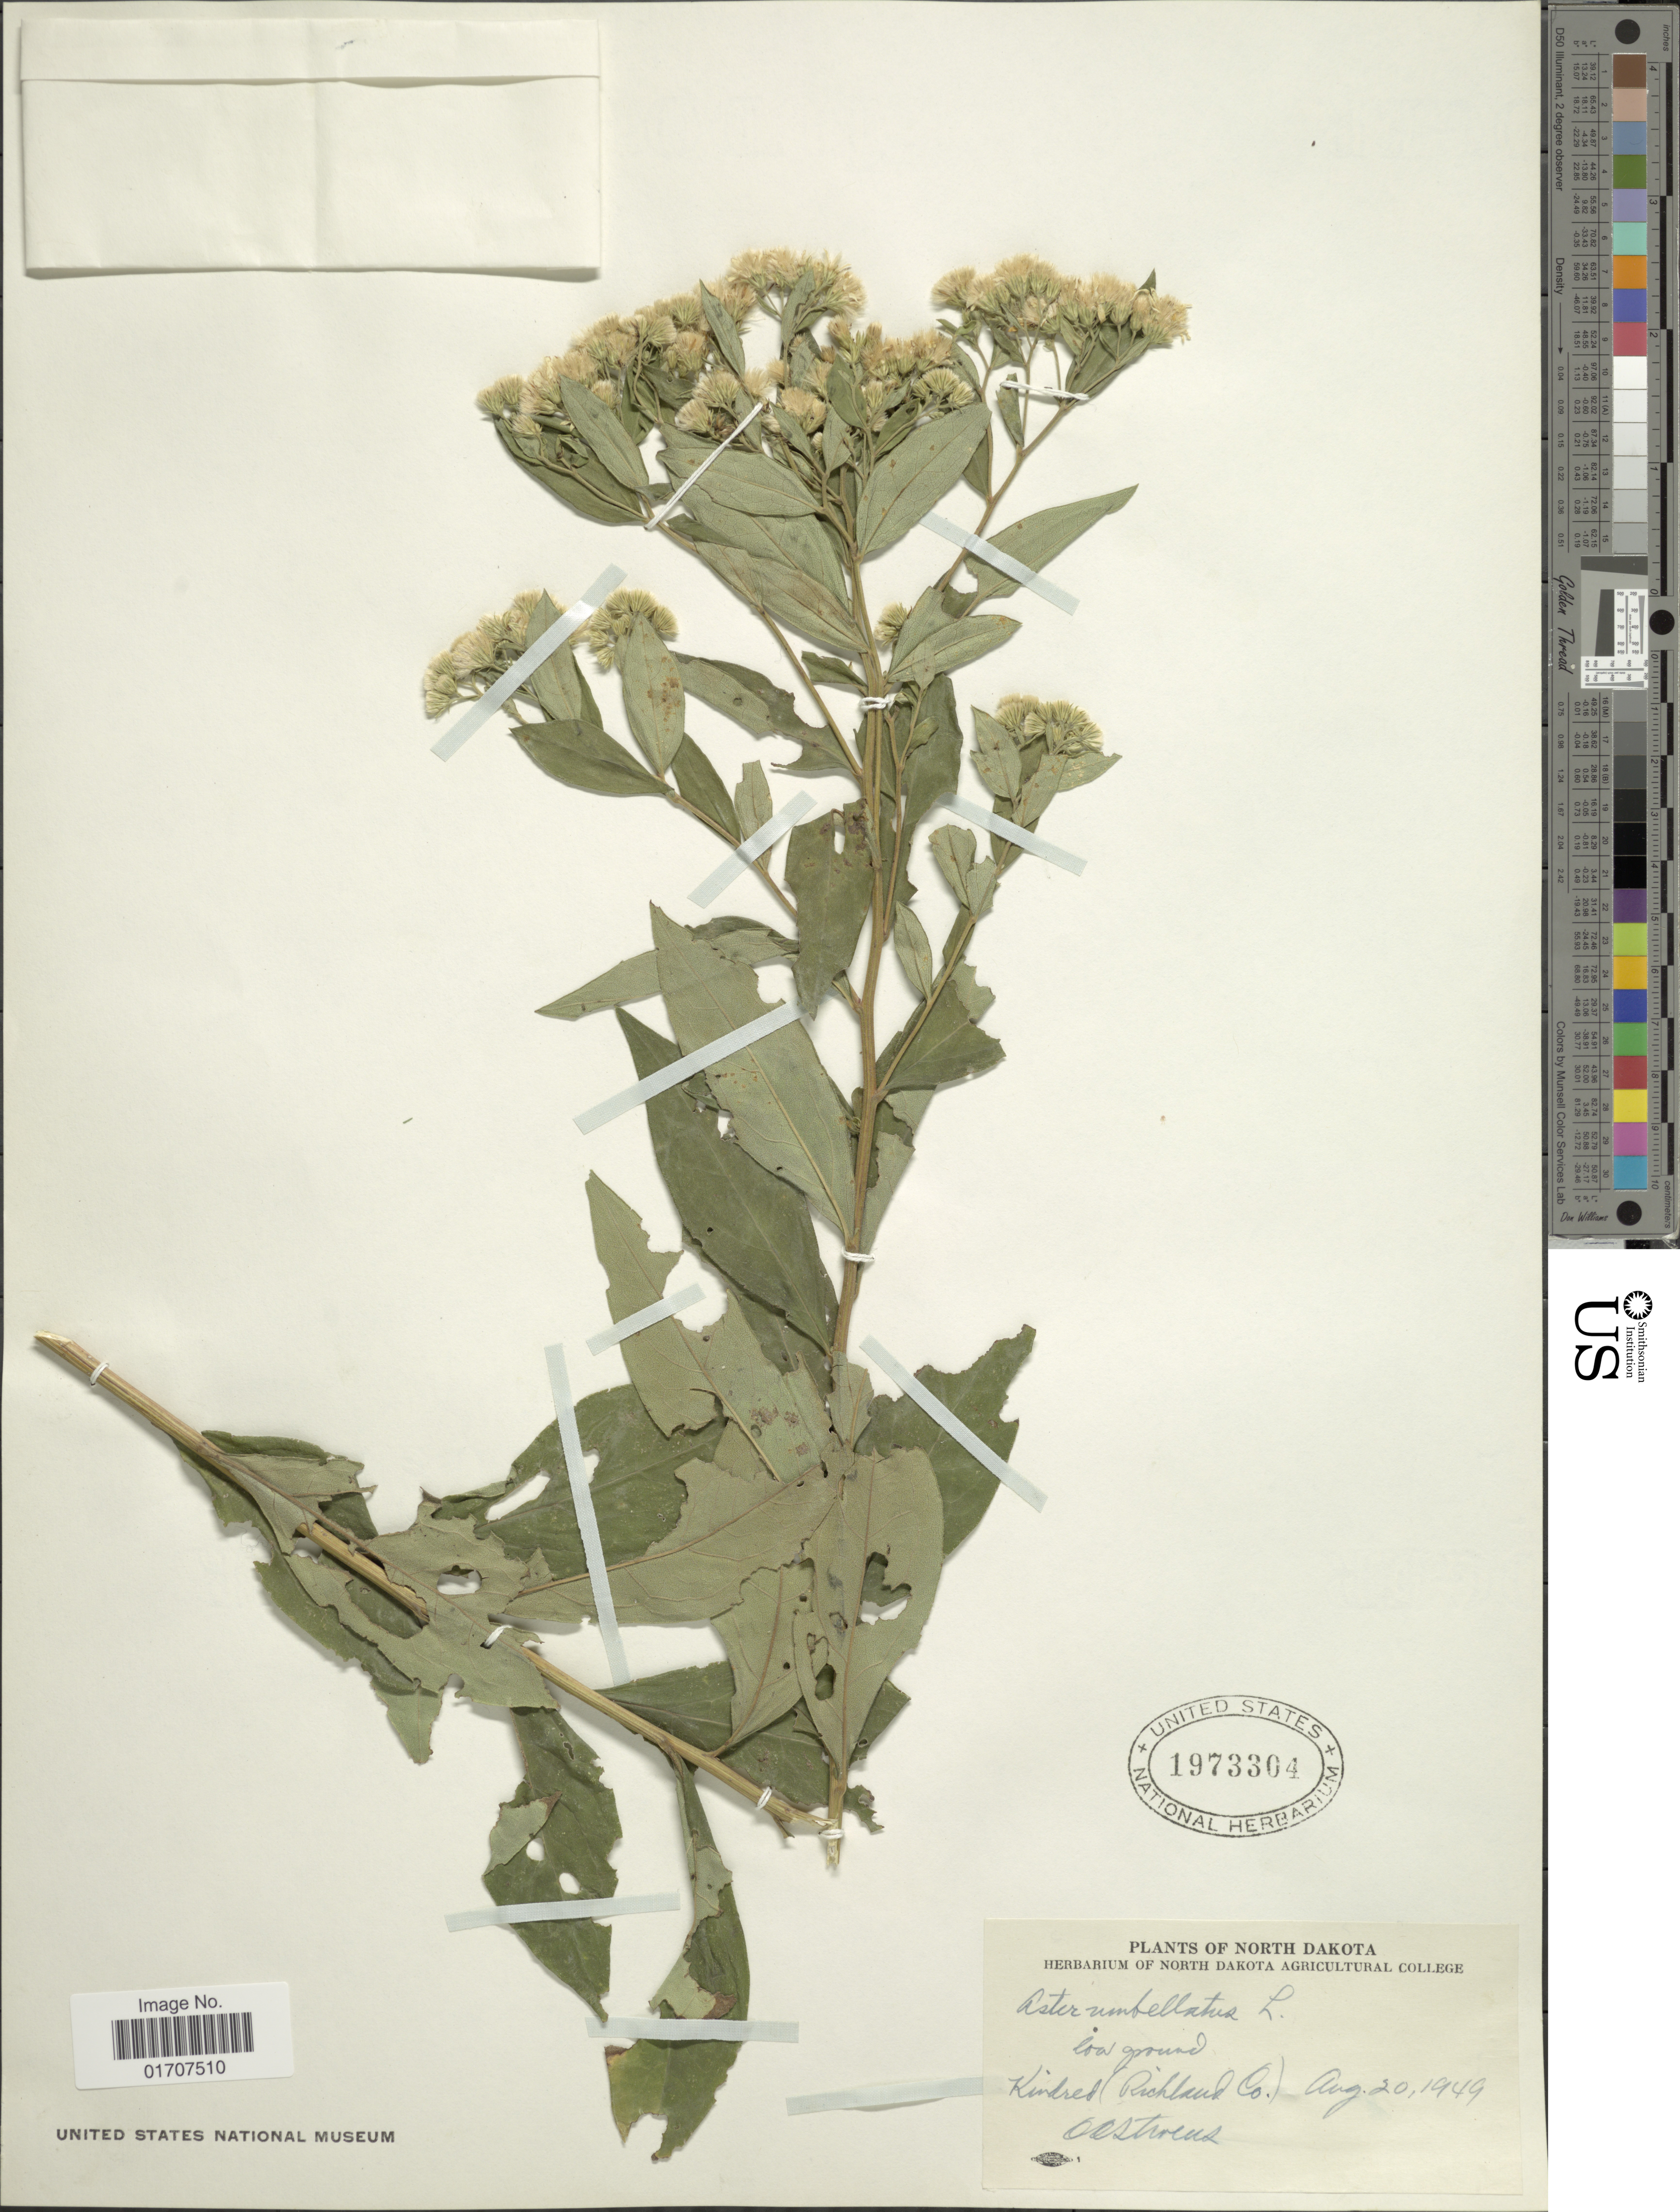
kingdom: Plantae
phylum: Tracheophyta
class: Magnoliopsida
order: Asterales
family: Asteraceae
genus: Doellingeria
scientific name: Doellingeria umbellata var. pubens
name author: (A. Gray) Britton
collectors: O. A. Stevens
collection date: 1949-08-20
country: United States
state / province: North Dakota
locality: Kindret (Richland Co.)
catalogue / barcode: US 1973304